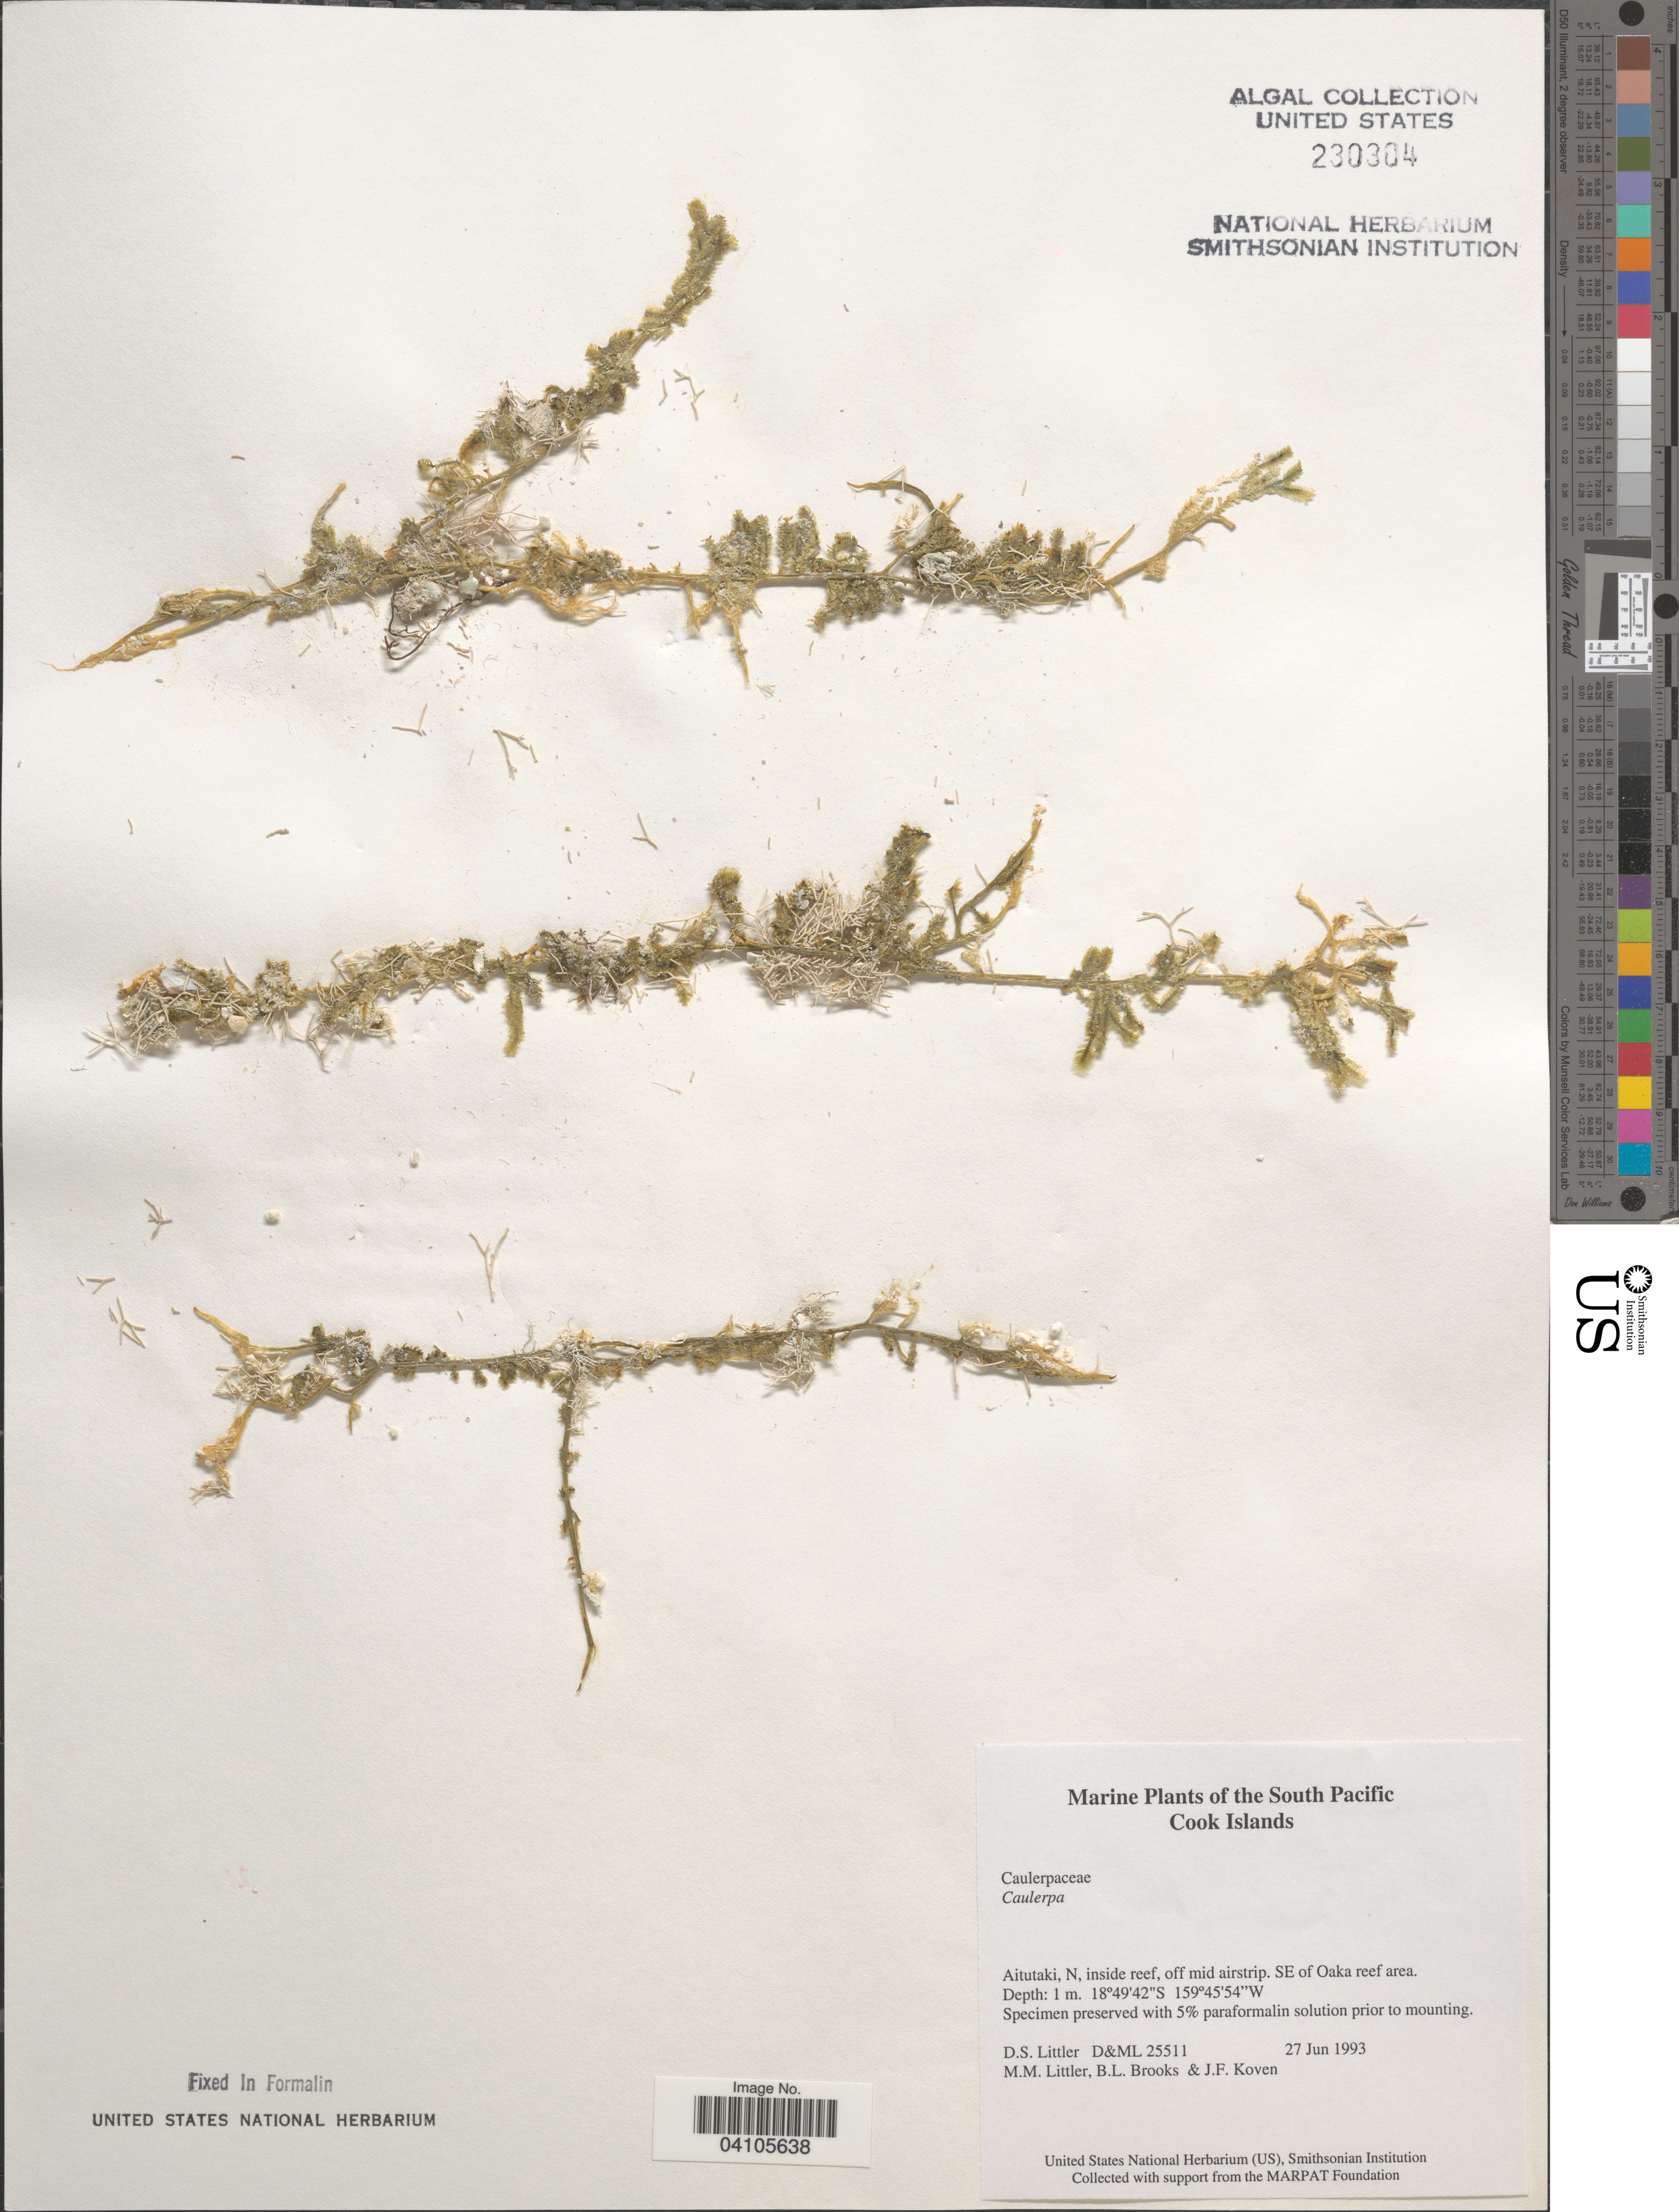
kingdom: Plantae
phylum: Chlorophyta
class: Ulvophyceae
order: Bryopsidales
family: Caulerpaceae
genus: Caulerpa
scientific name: Caulerpa sp.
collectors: D. S. Littler, B. Brooks & J. Koven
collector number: D&ML 25511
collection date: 1993-06-27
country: Cook Islands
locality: The South Pacific. Aitutaki, N, inside reef, off mid airstrip. SE of Oaka reef area.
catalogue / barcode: US 230304